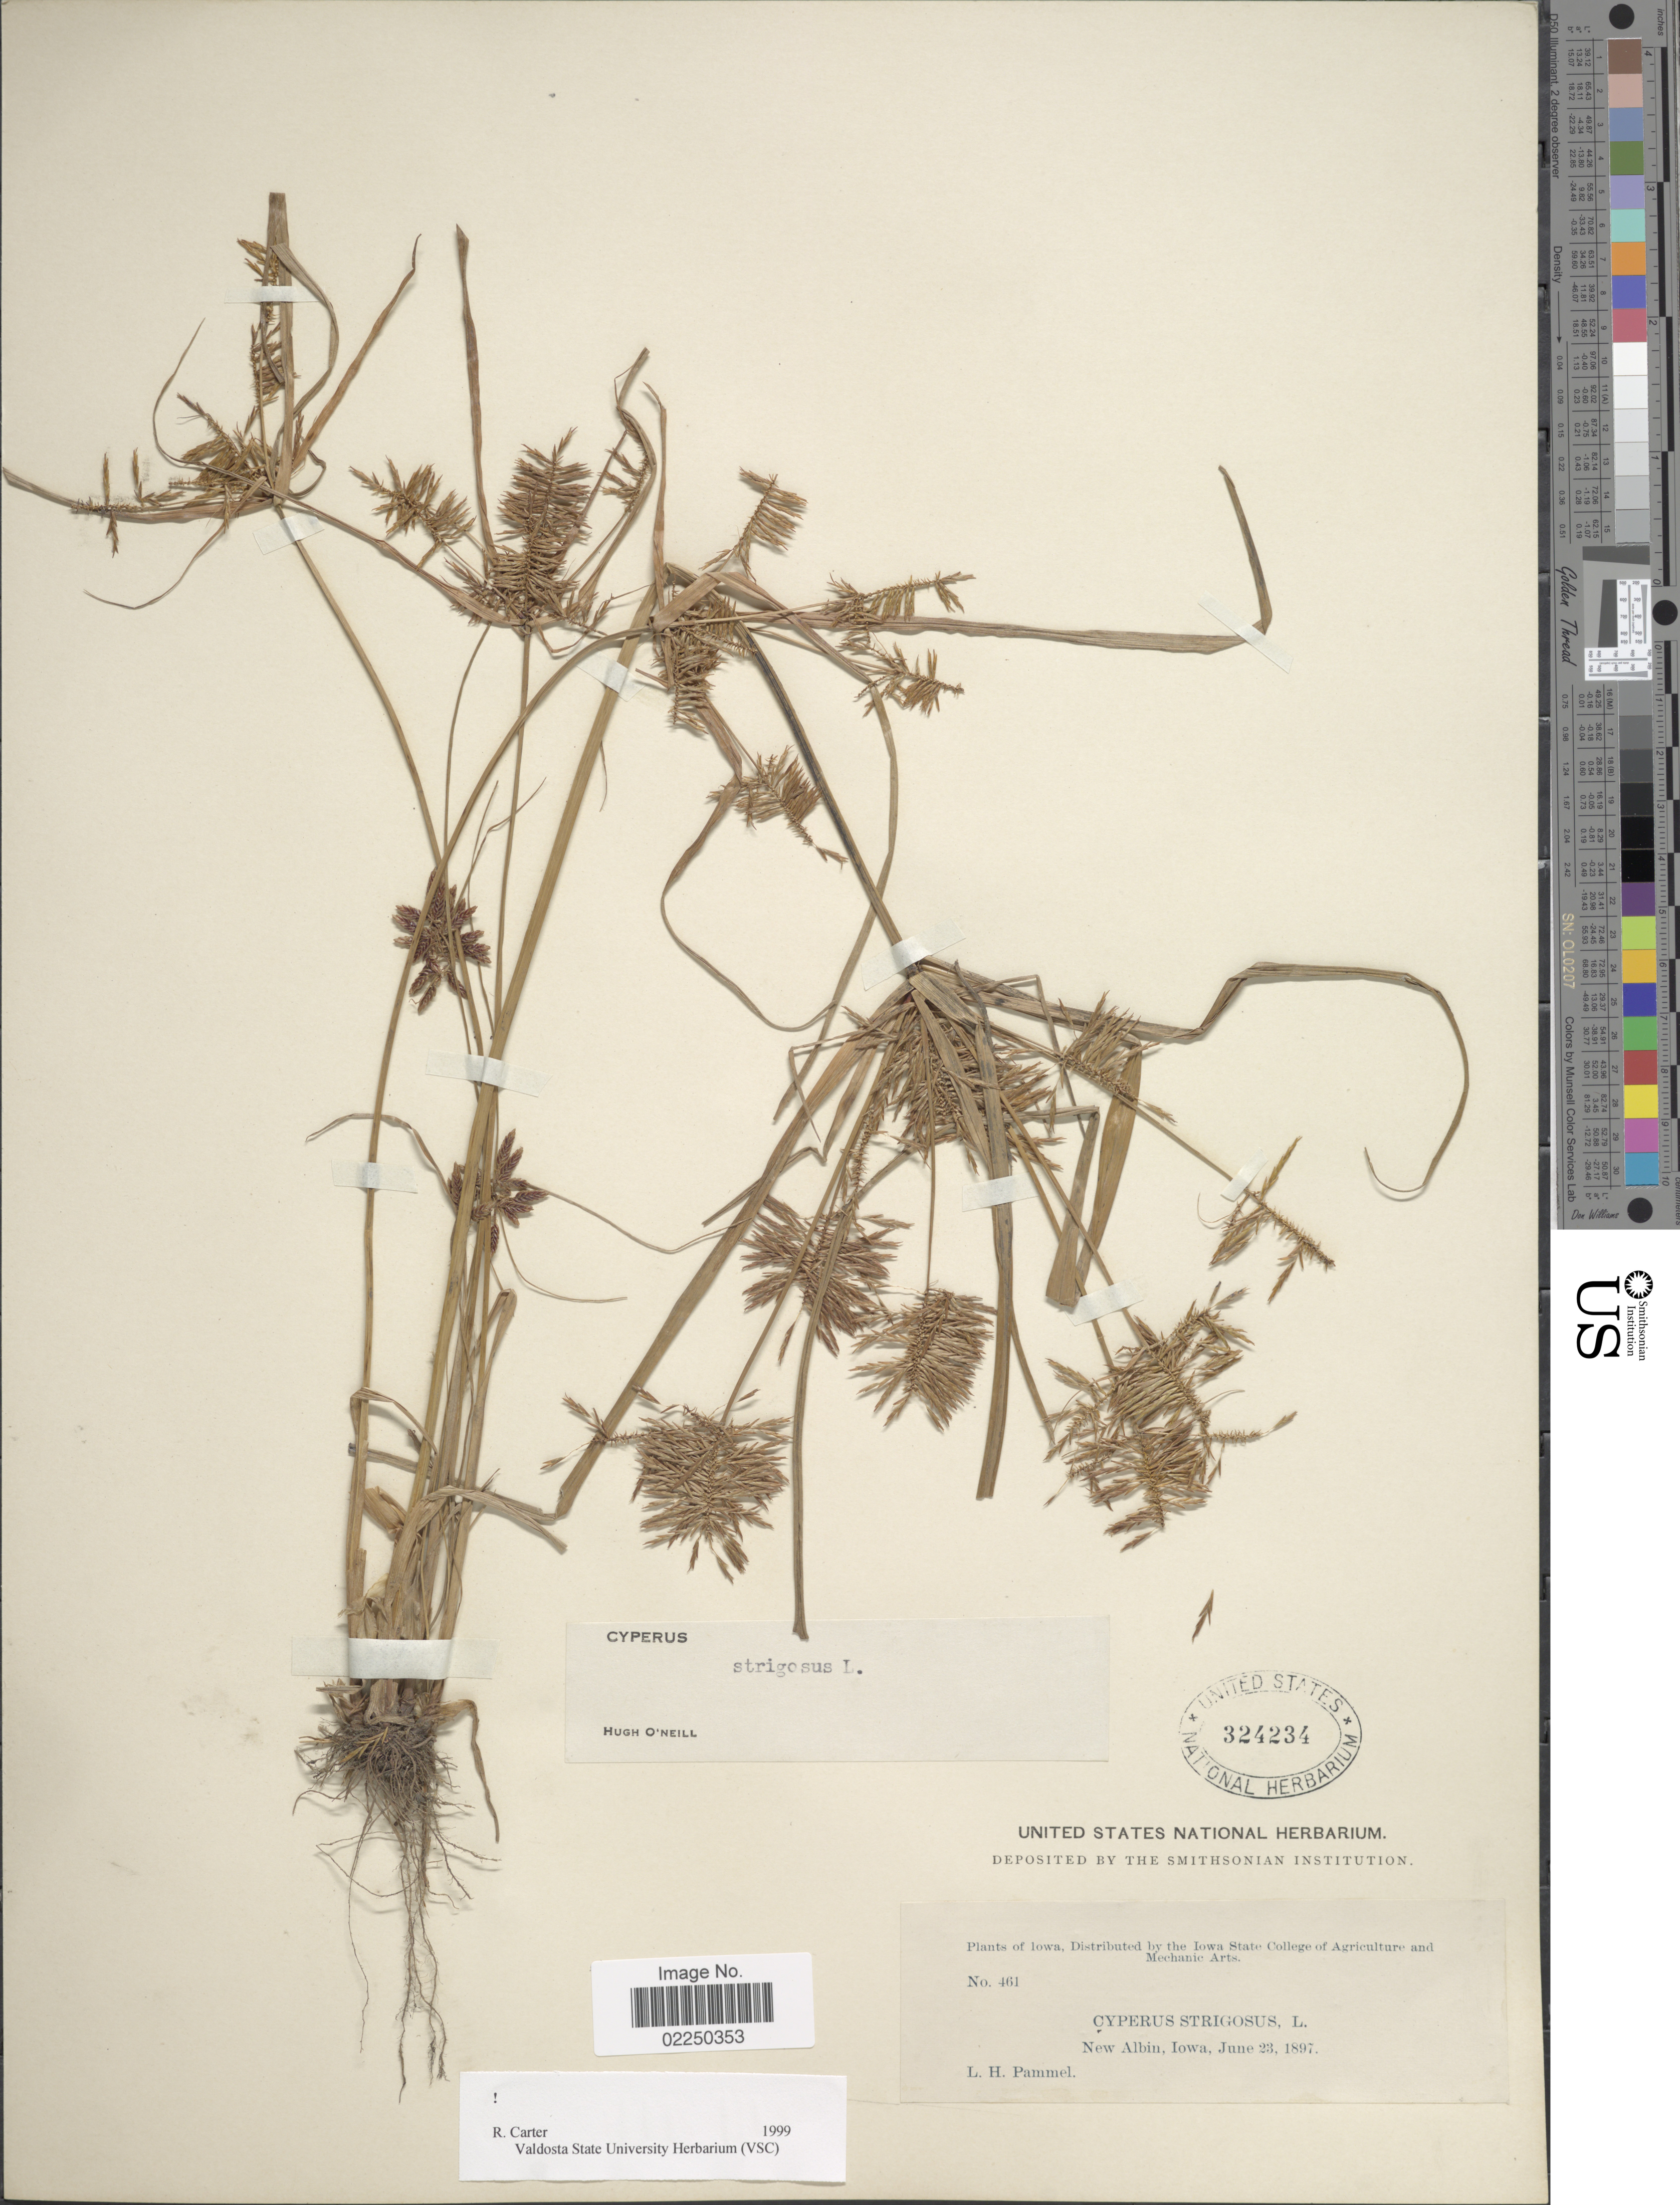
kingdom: Plantae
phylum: Tracheophyta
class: Liliopsida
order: Poales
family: Cyperaceae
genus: Cyperus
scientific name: Cyperus strigosus L.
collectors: L. Pammel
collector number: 461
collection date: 1897-06-23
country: United States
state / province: Iowa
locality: New Albin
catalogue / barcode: US 324234